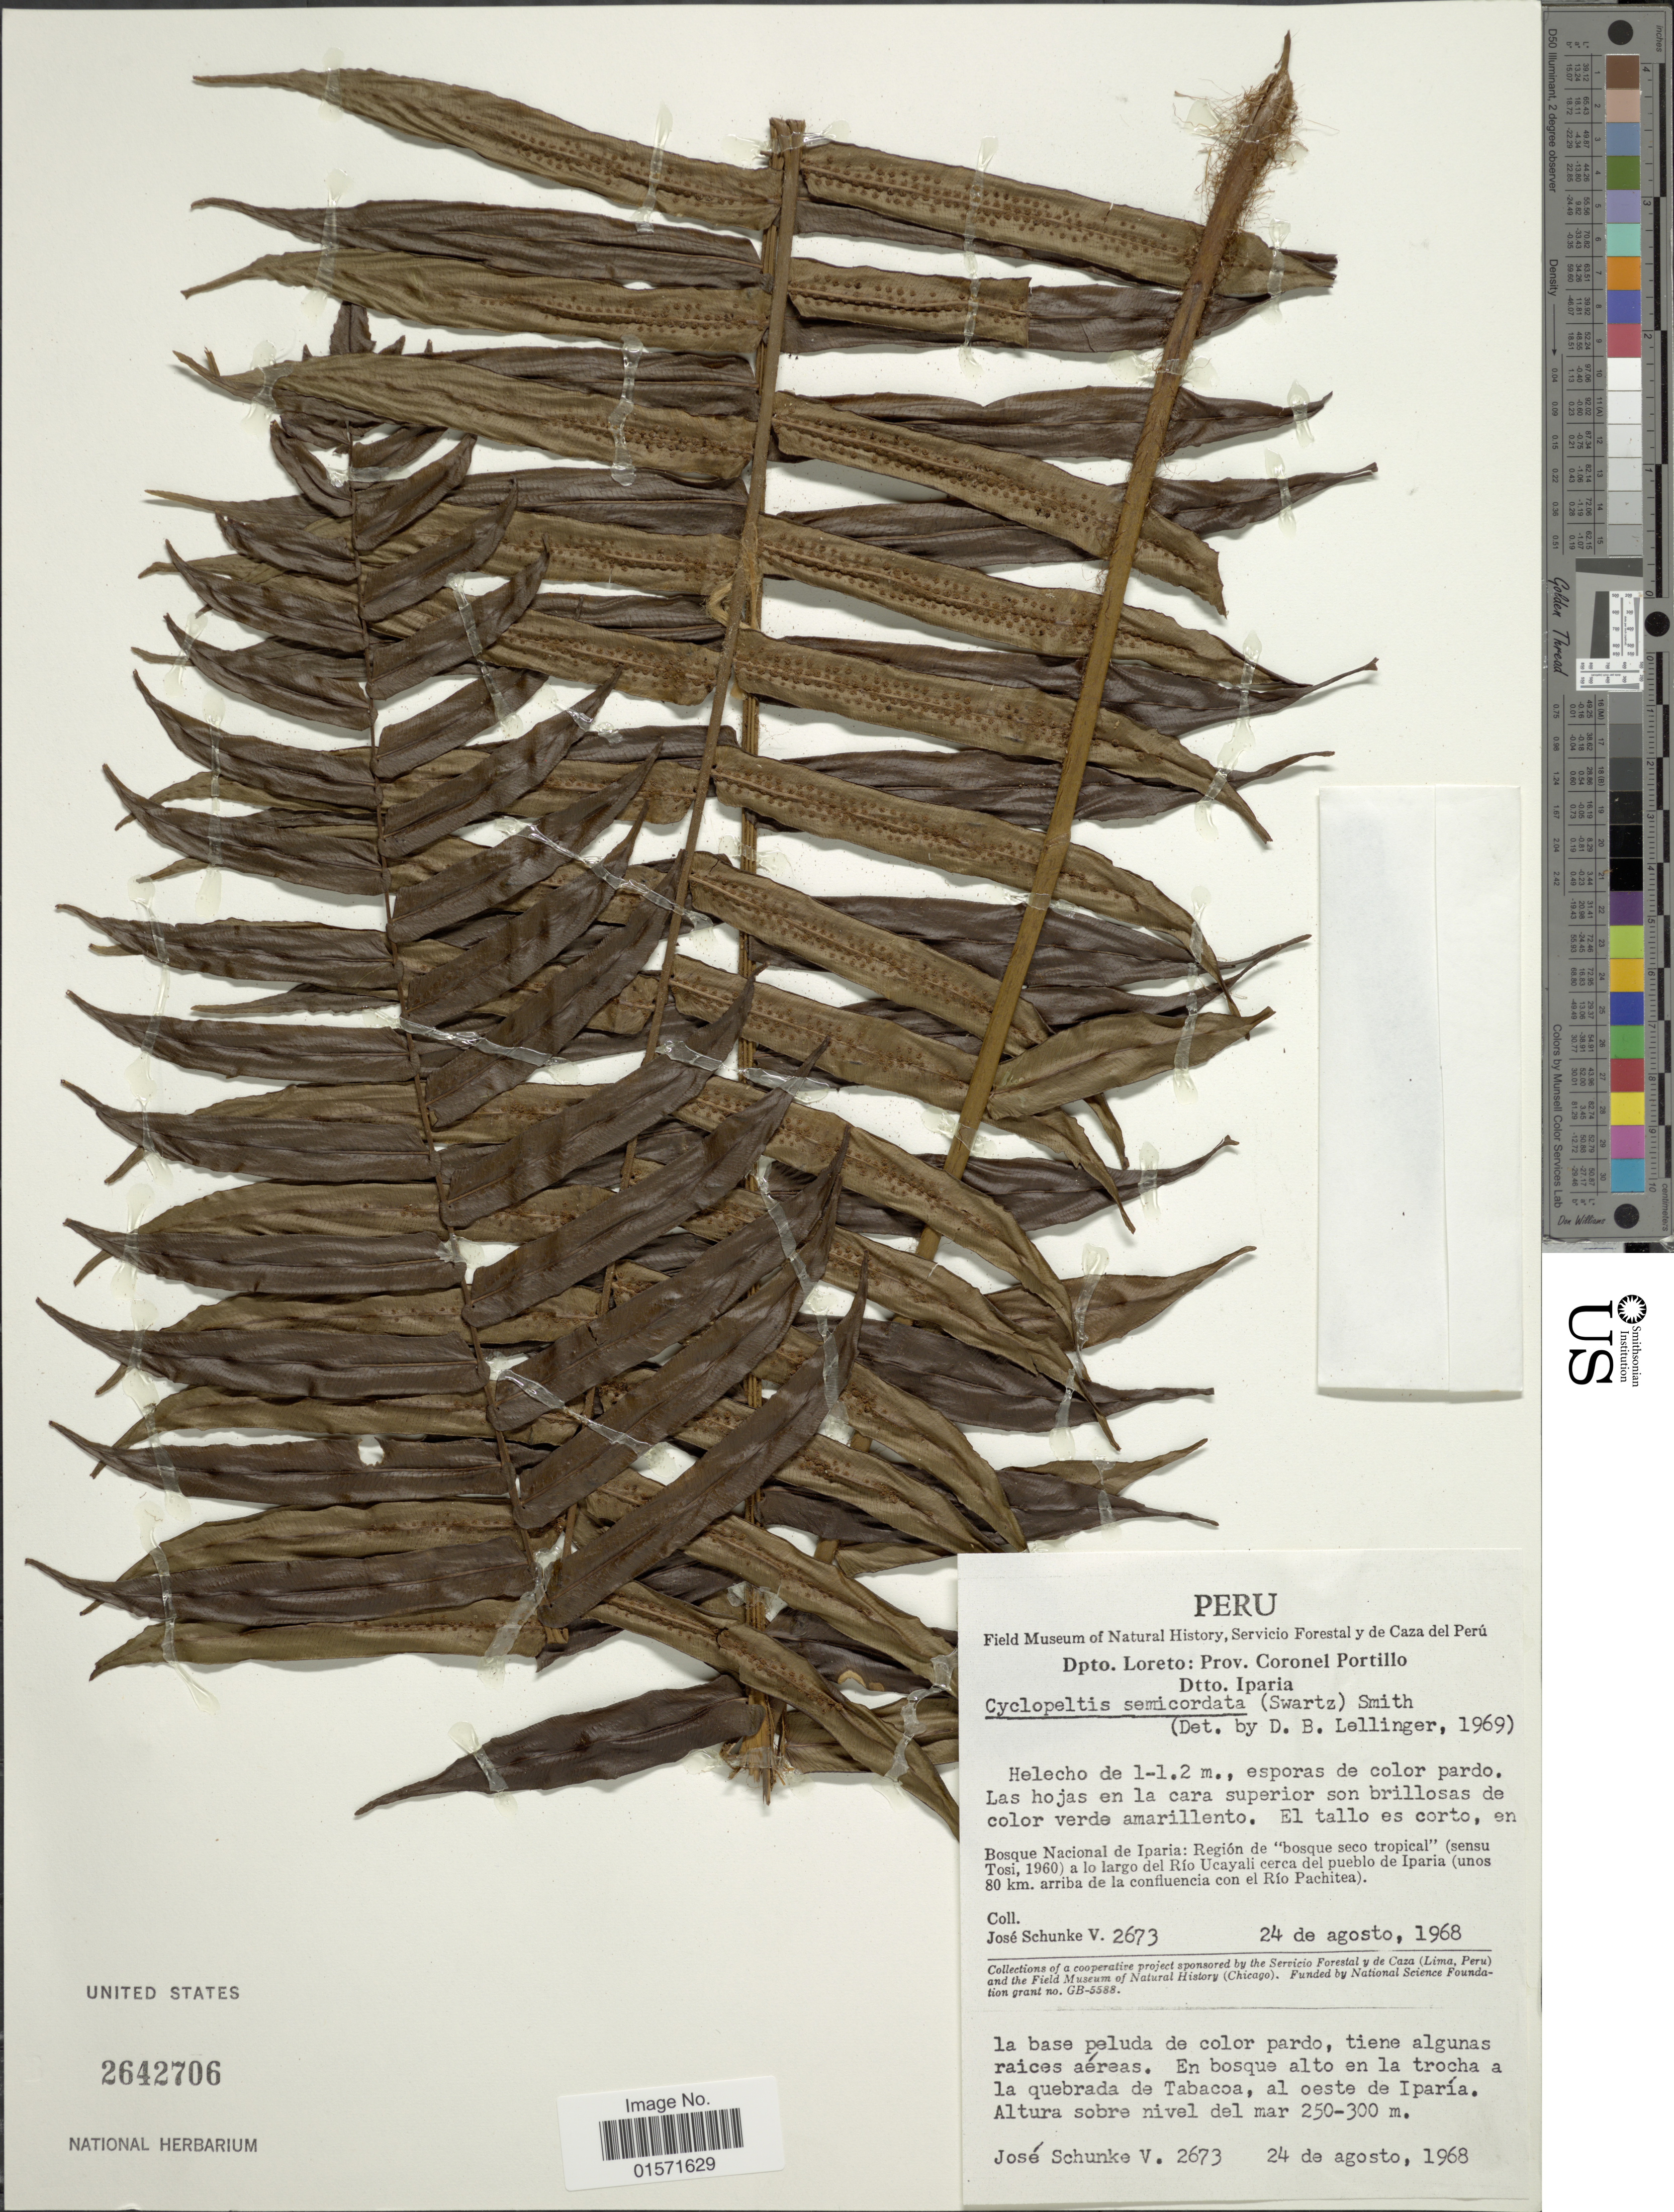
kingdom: Plantae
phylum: Tracheophyta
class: Polypodiopsida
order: Polypodiales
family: Lomariopsidaceae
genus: Cyclopeltis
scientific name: Cyclopeltis semicordata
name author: (Sw.) J. Sm.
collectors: J. Schunke Vigo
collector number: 2673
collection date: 1968-08-24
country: Peru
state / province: Loreto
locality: Dpto. Loreto: Prov. Coronel Protillo. Dtto. Iparia. Bosque Nacional de Iparia: Region de bosque seco tropical (sensu Tosi, 1960) a lo largo del Rio Rio Pachitea cerca del campamento Miel de Abeja (1 km arriba del pueblo de Tournavista o unos 20 km. arriba de la confluencia con el Rio Ucayali) La base peluda de color pardo, tiene algunas raices aereas. En bosque alto en la trocha a la quebrada de Tabacoa, al oeste de Iparia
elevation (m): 250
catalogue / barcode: US 2642706